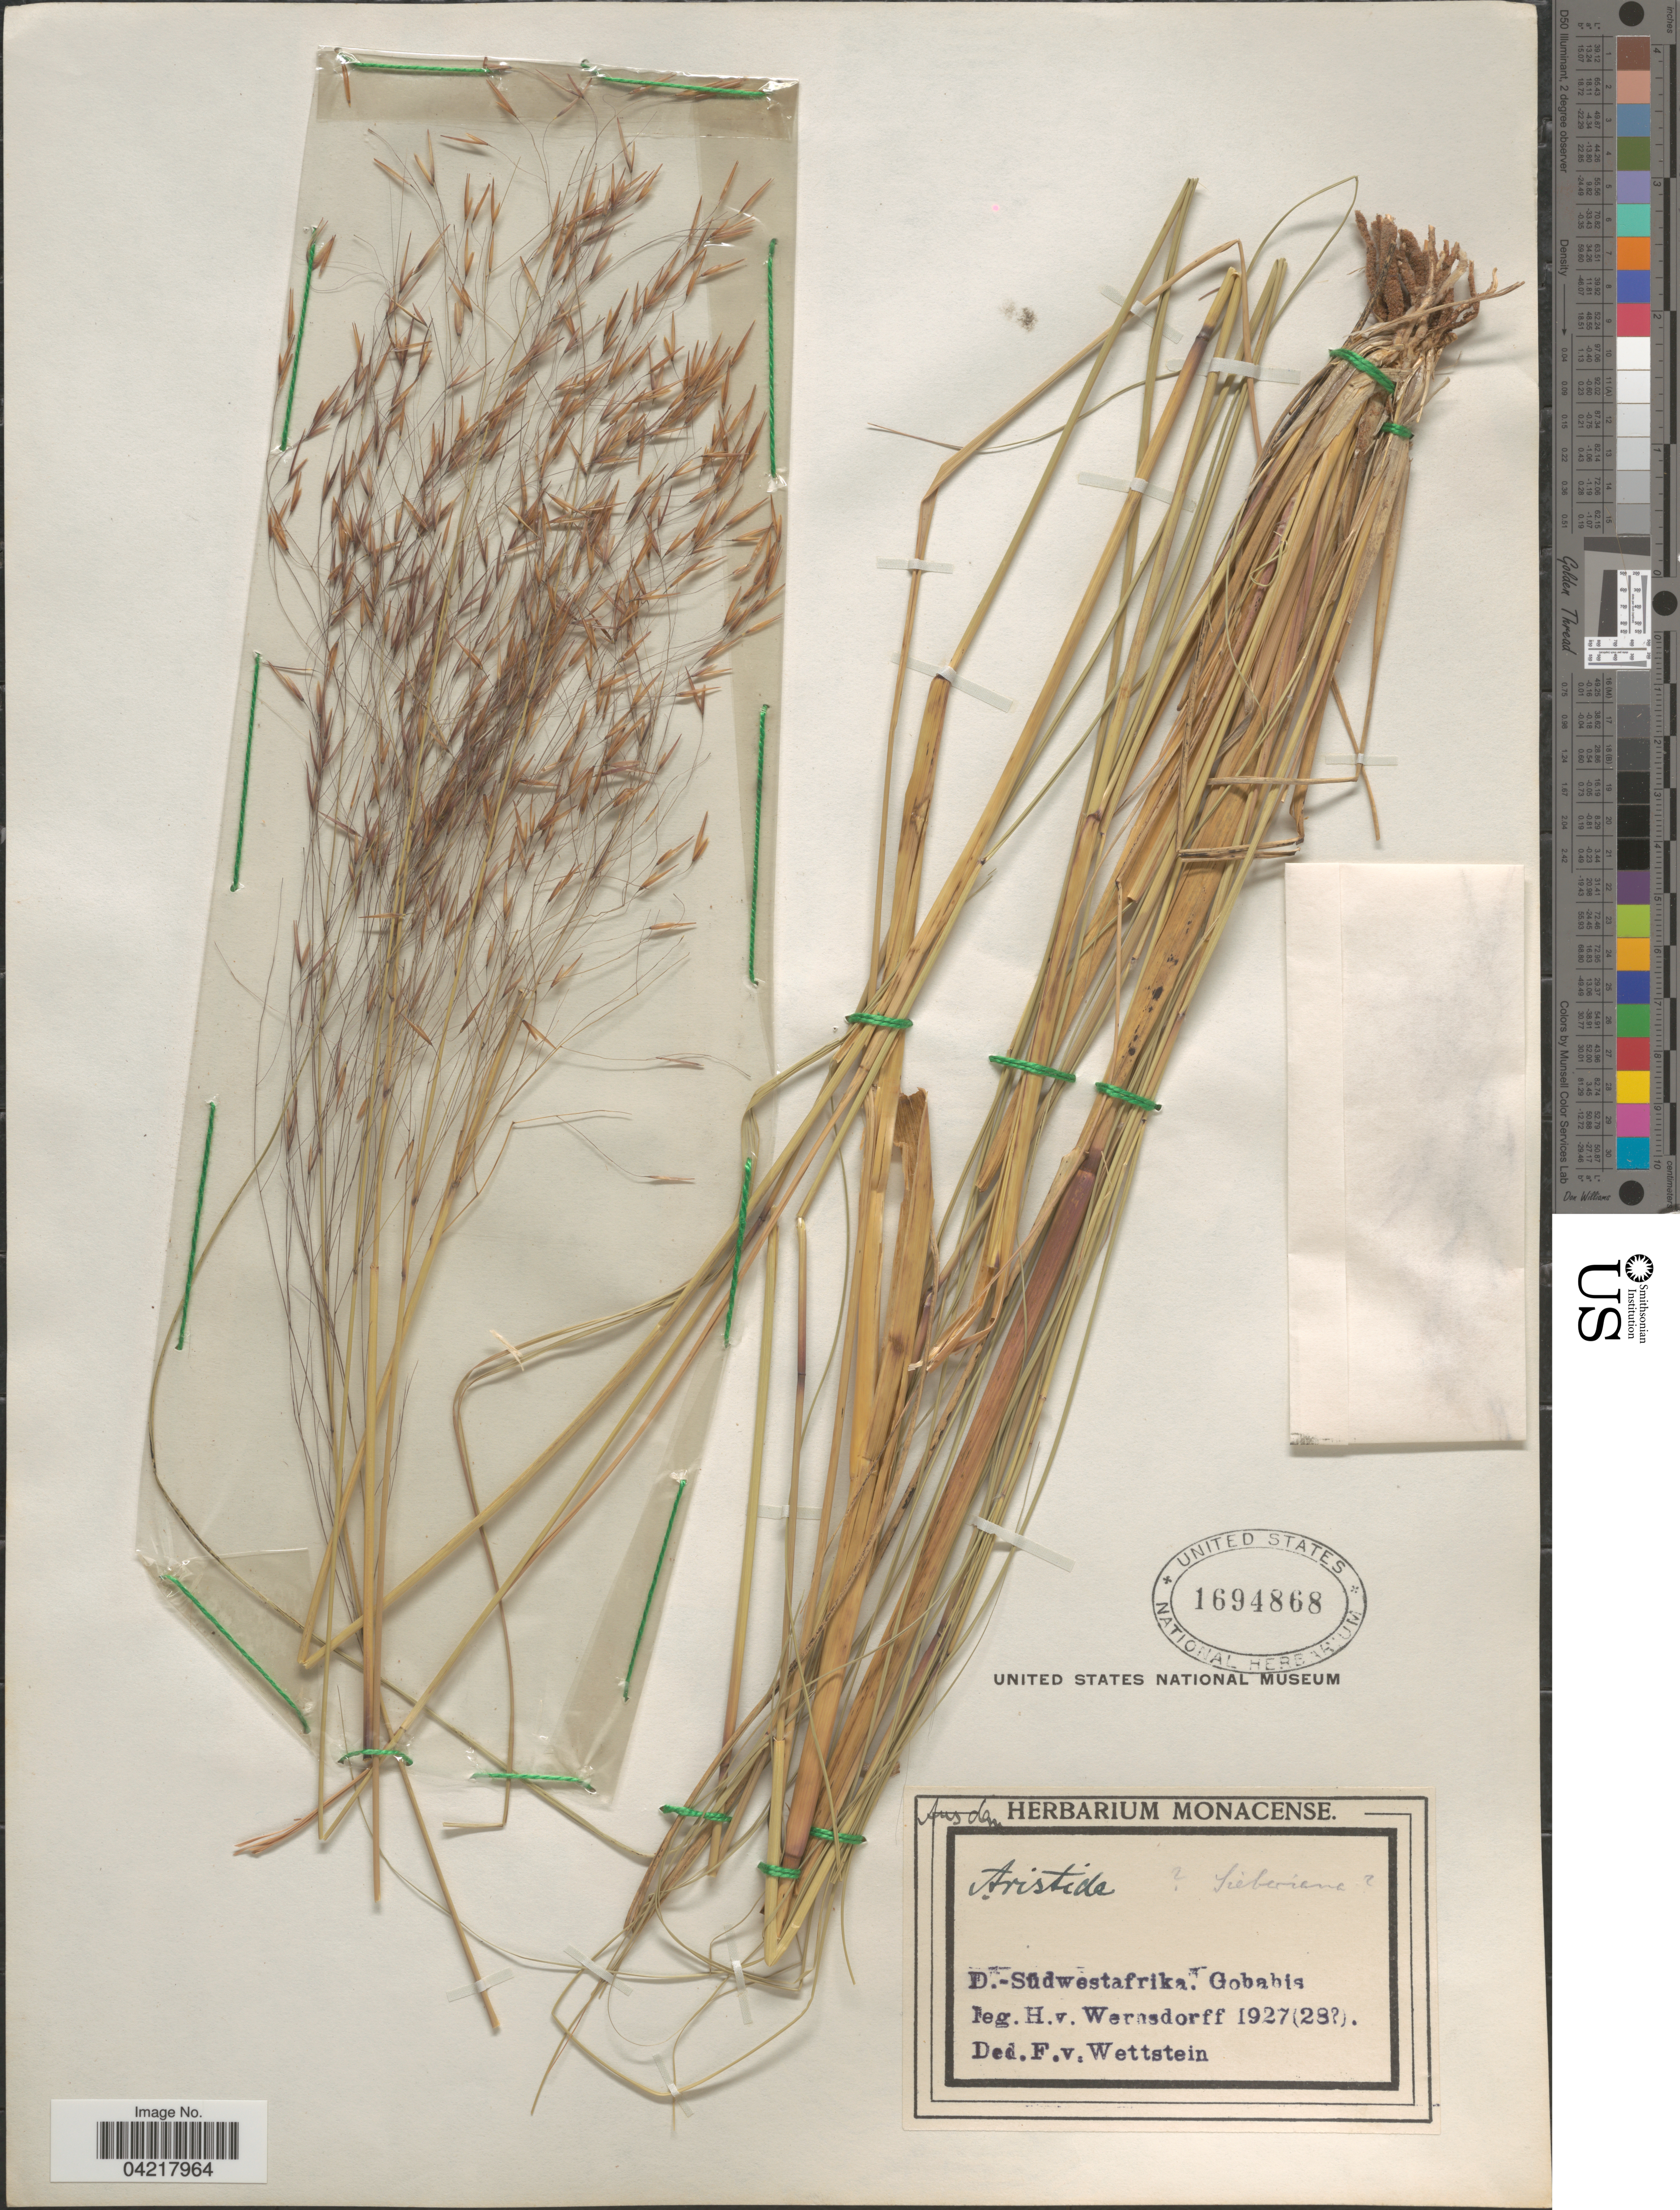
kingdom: Plantae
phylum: Tracheophyta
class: Liliopsida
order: Poales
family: Poaceae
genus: Aristida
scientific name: Aristida sp.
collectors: H. Wernsdorff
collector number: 28?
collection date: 1927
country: Namibia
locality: D. -Südwestafrika. Gobabis.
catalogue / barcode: US 1694868